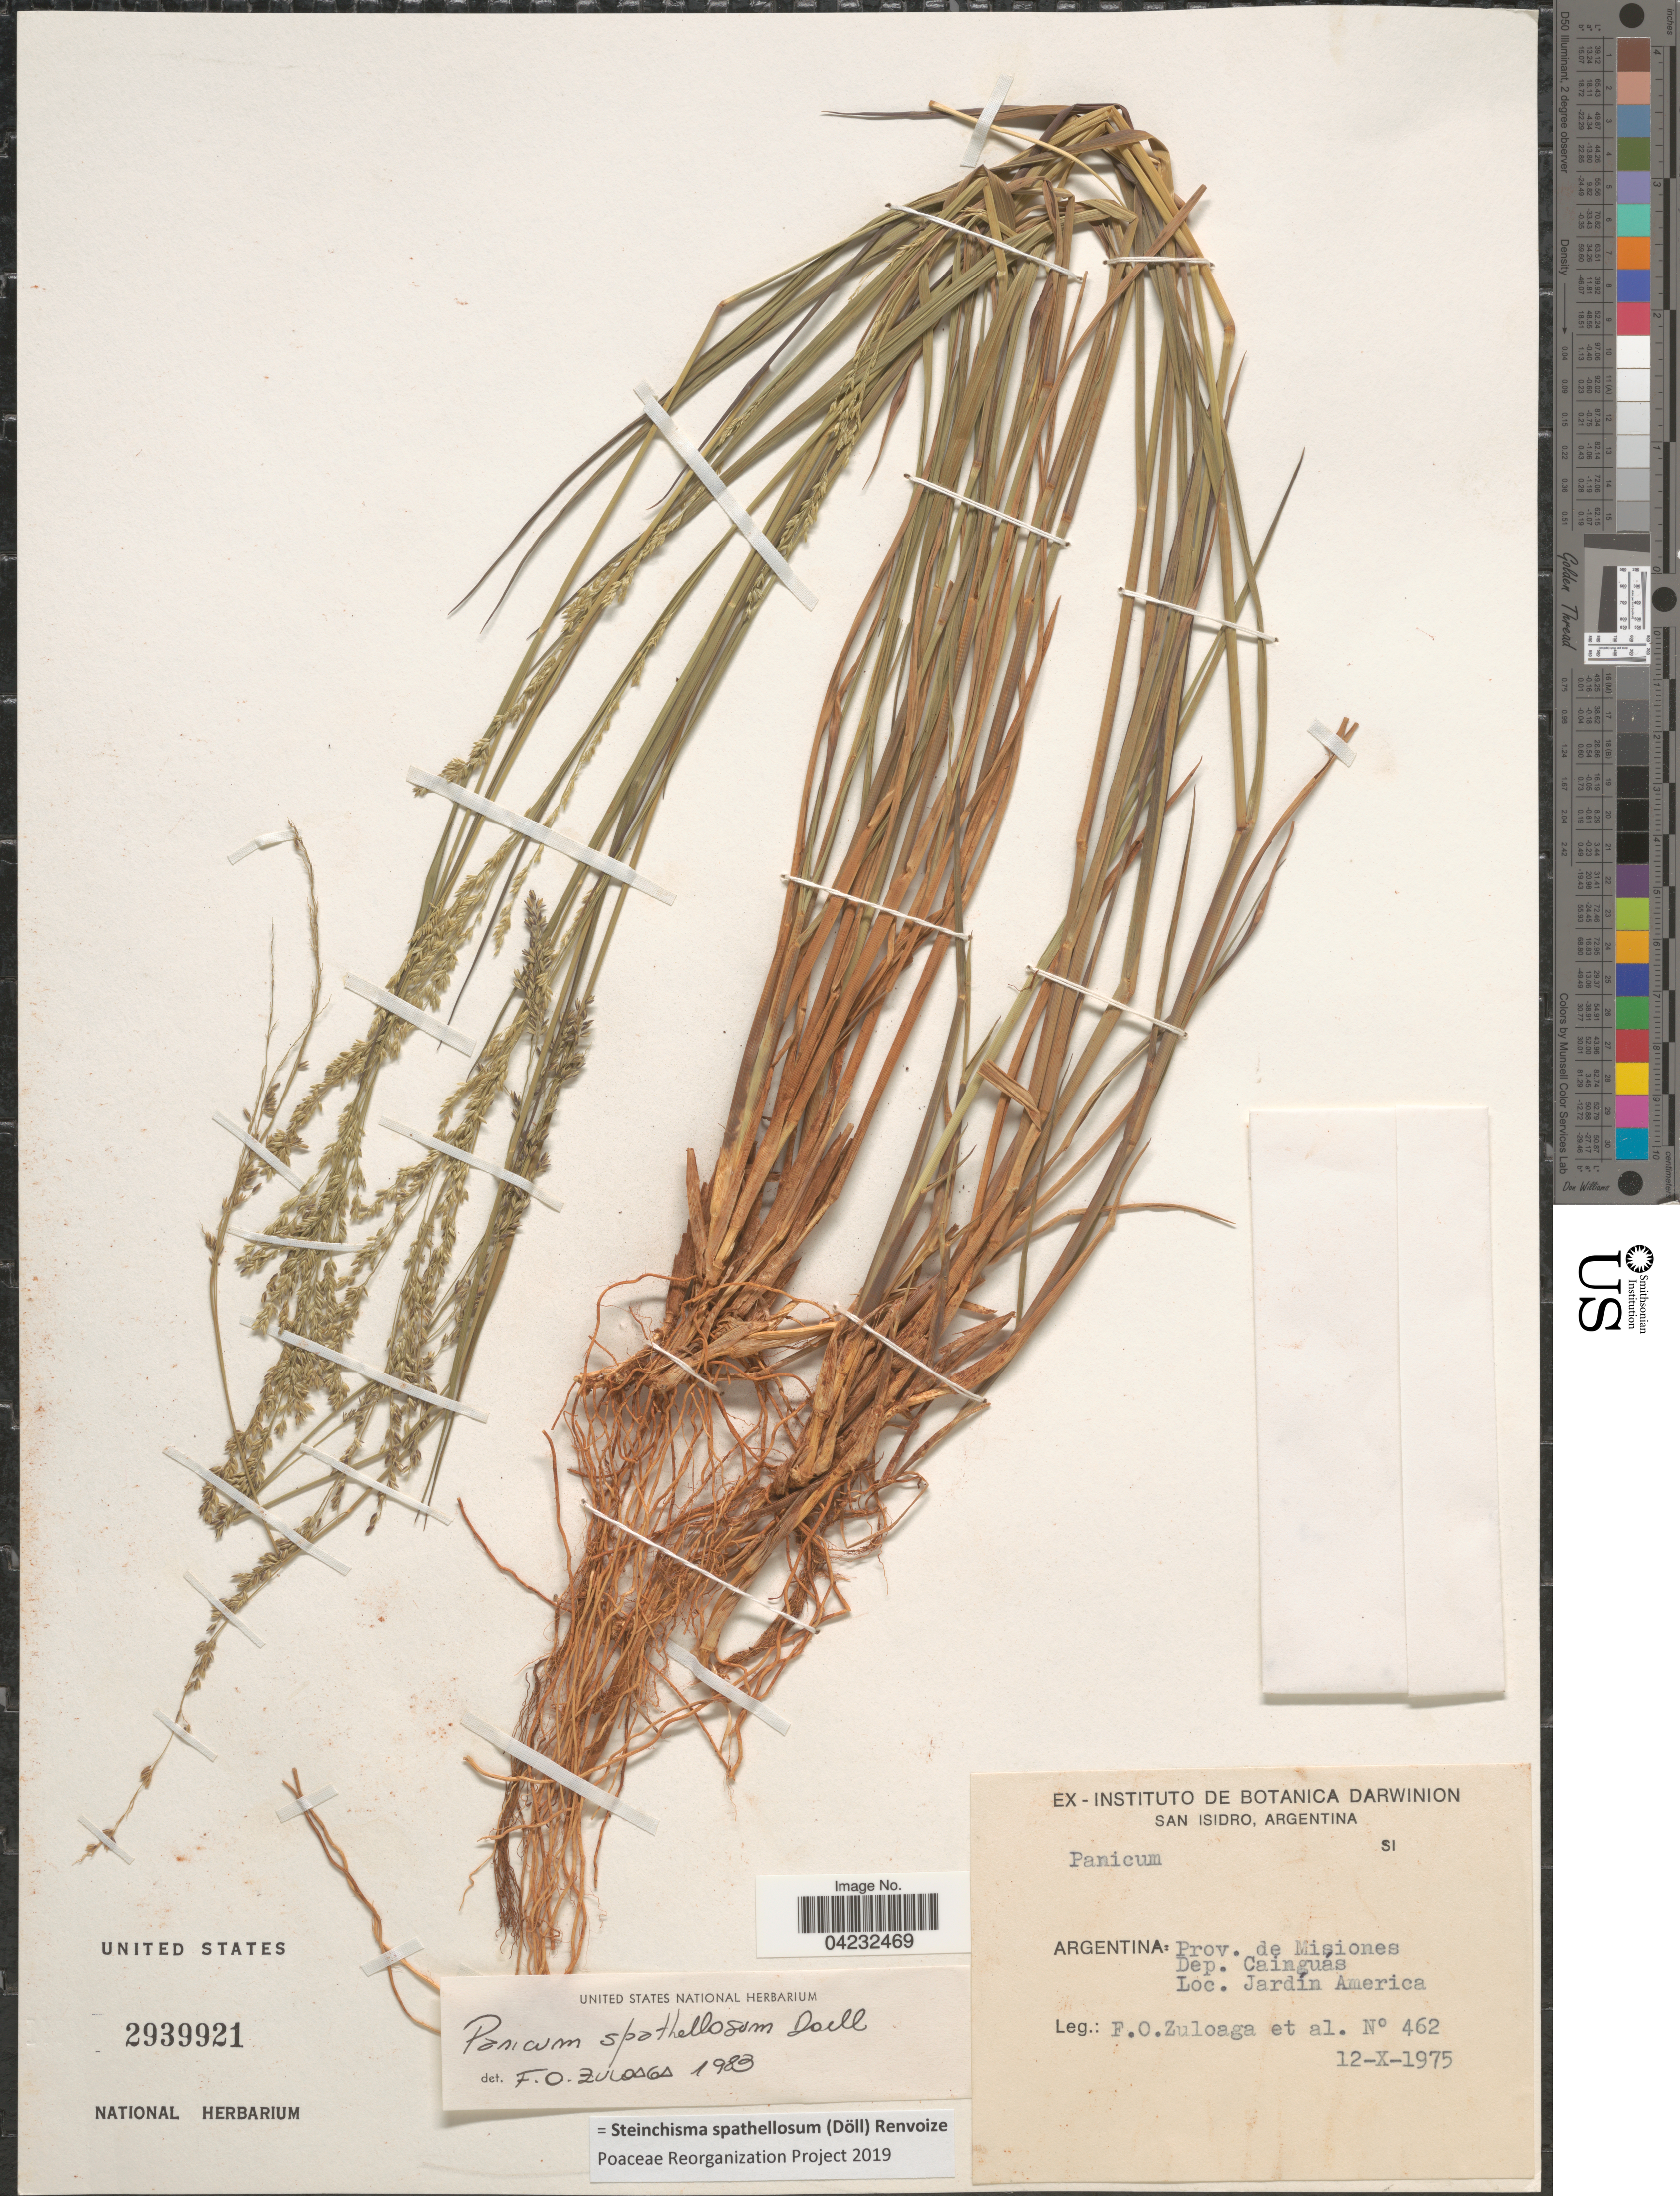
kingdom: Plantae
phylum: Tracheophyta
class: Liliopsida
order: Poales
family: Poaceae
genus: Steinchisma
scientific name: Steinchisma spathellosum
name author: (Döll) Renvoize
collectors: F. O. Zuloaga & et al.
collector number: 462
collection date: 1975-10-12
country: Argentina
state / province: Misiones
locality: Dep. Cainguás. Jardín America.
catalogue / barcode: US 2939921